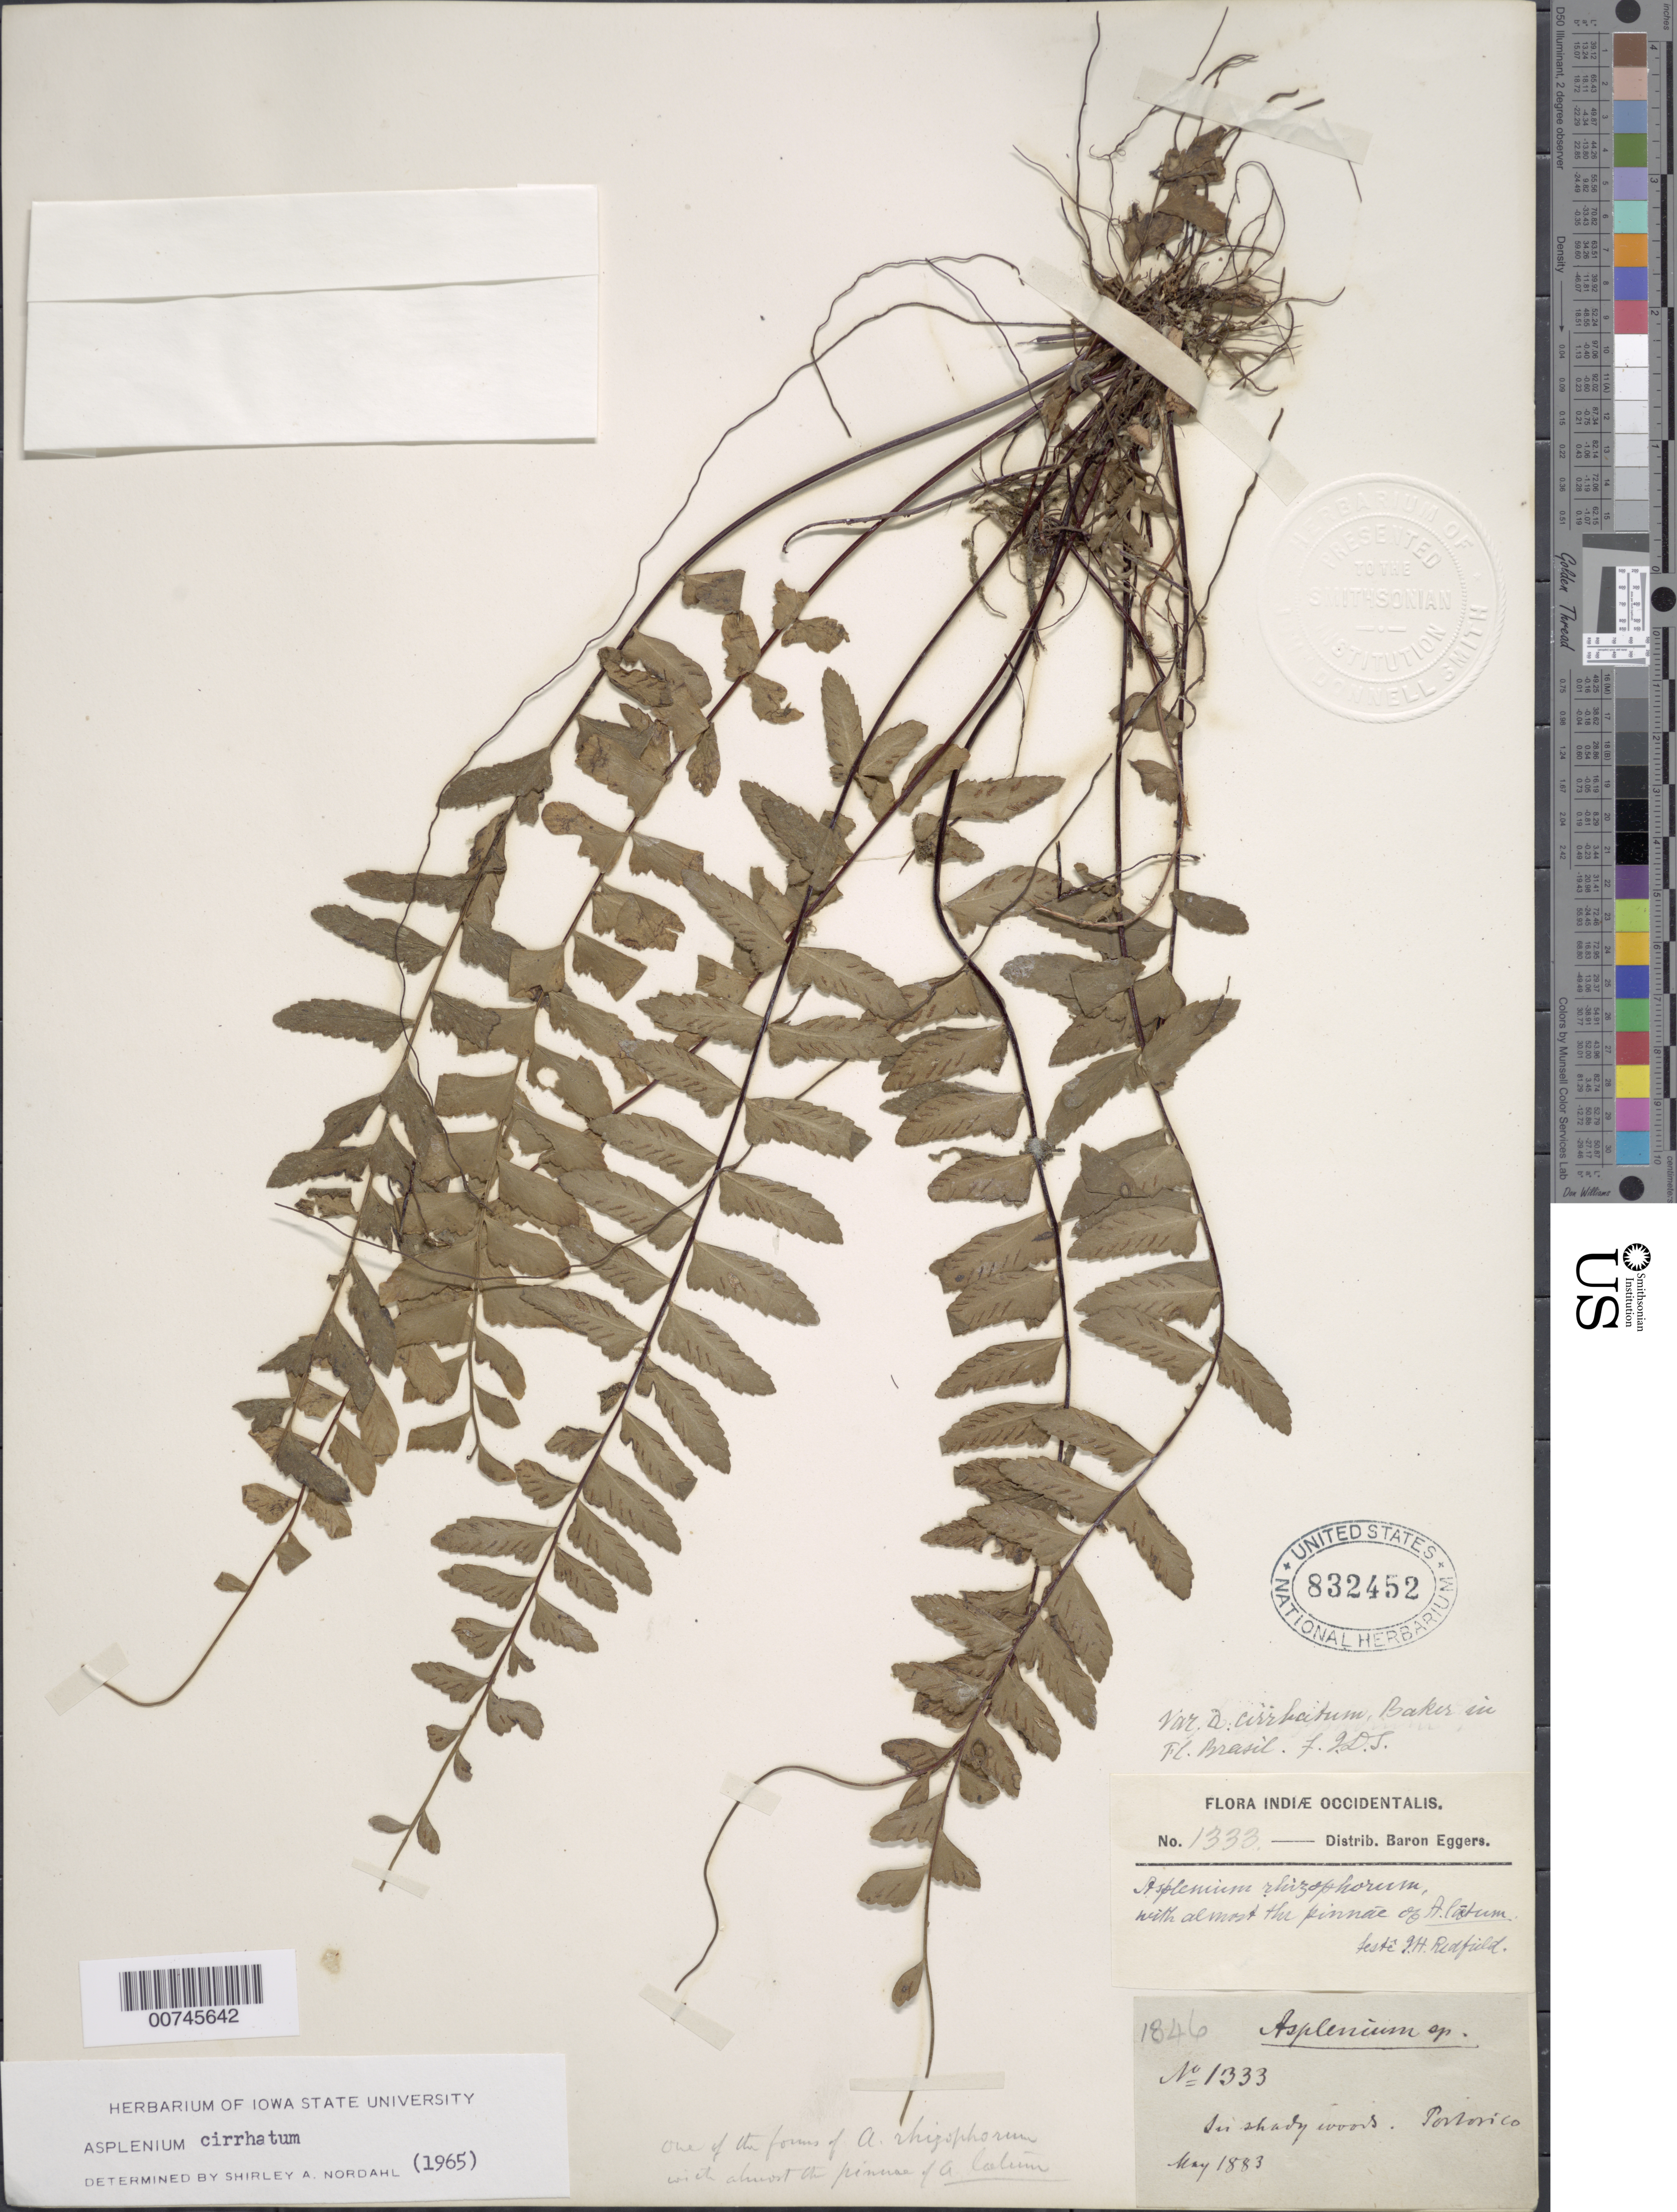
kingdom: Plantae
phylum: Tracheophyta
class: Polypodiopsida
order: Polypodiales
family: Aspleniaceae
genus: Asplenium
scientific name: Asplenium radicans var. cirrhatum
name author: (Rich. ex Willd.) Rosenst.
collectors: H. F. A. von Eggers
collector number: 1333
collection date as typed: May 1883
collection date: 1883-05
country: Puerto Rico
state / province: Luquillo (?)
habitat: In shady woods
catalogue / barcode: US 832452